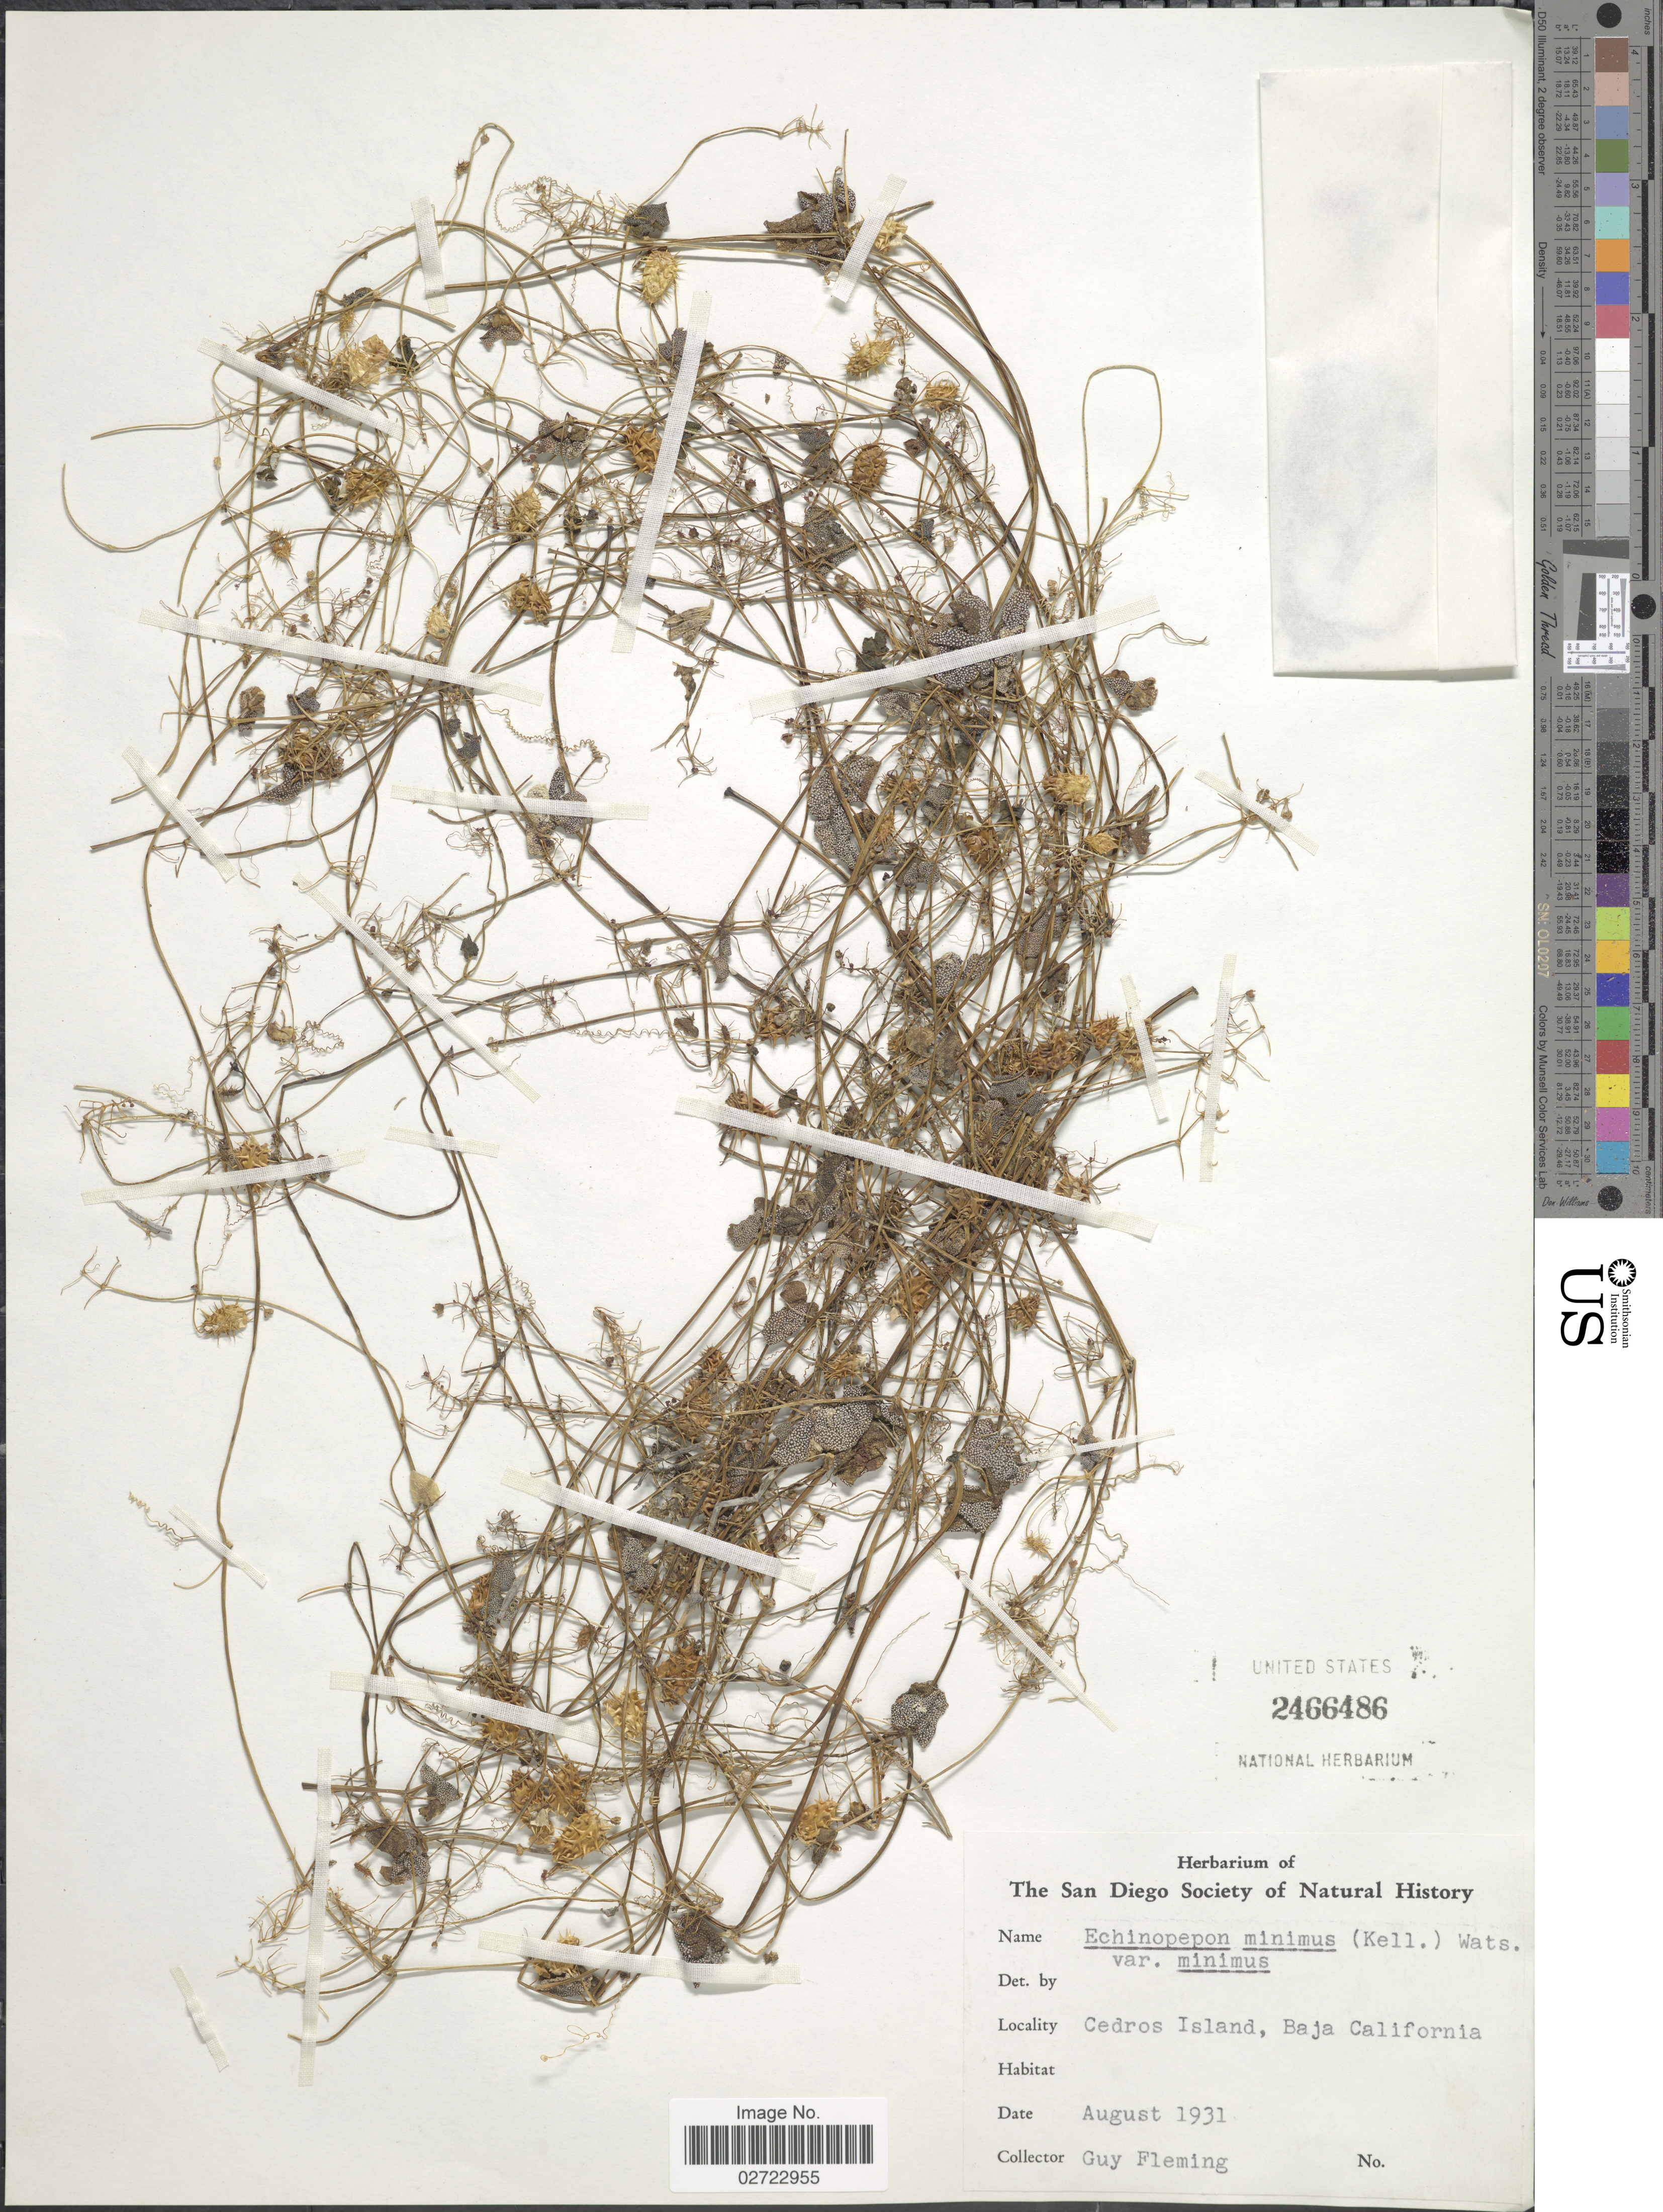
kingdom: Plantae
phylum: Tracheophyta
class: Magnoliopsida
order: Cucurbitales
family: Cucurbitaceae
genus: Echinopepon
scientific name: Echinopepon minimus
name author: (Kellogg) S. Watson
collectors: G. Fleming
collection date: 1931-08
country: Mexico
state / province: Baja California Norte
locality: Cedros Island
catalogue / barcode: US 2466486